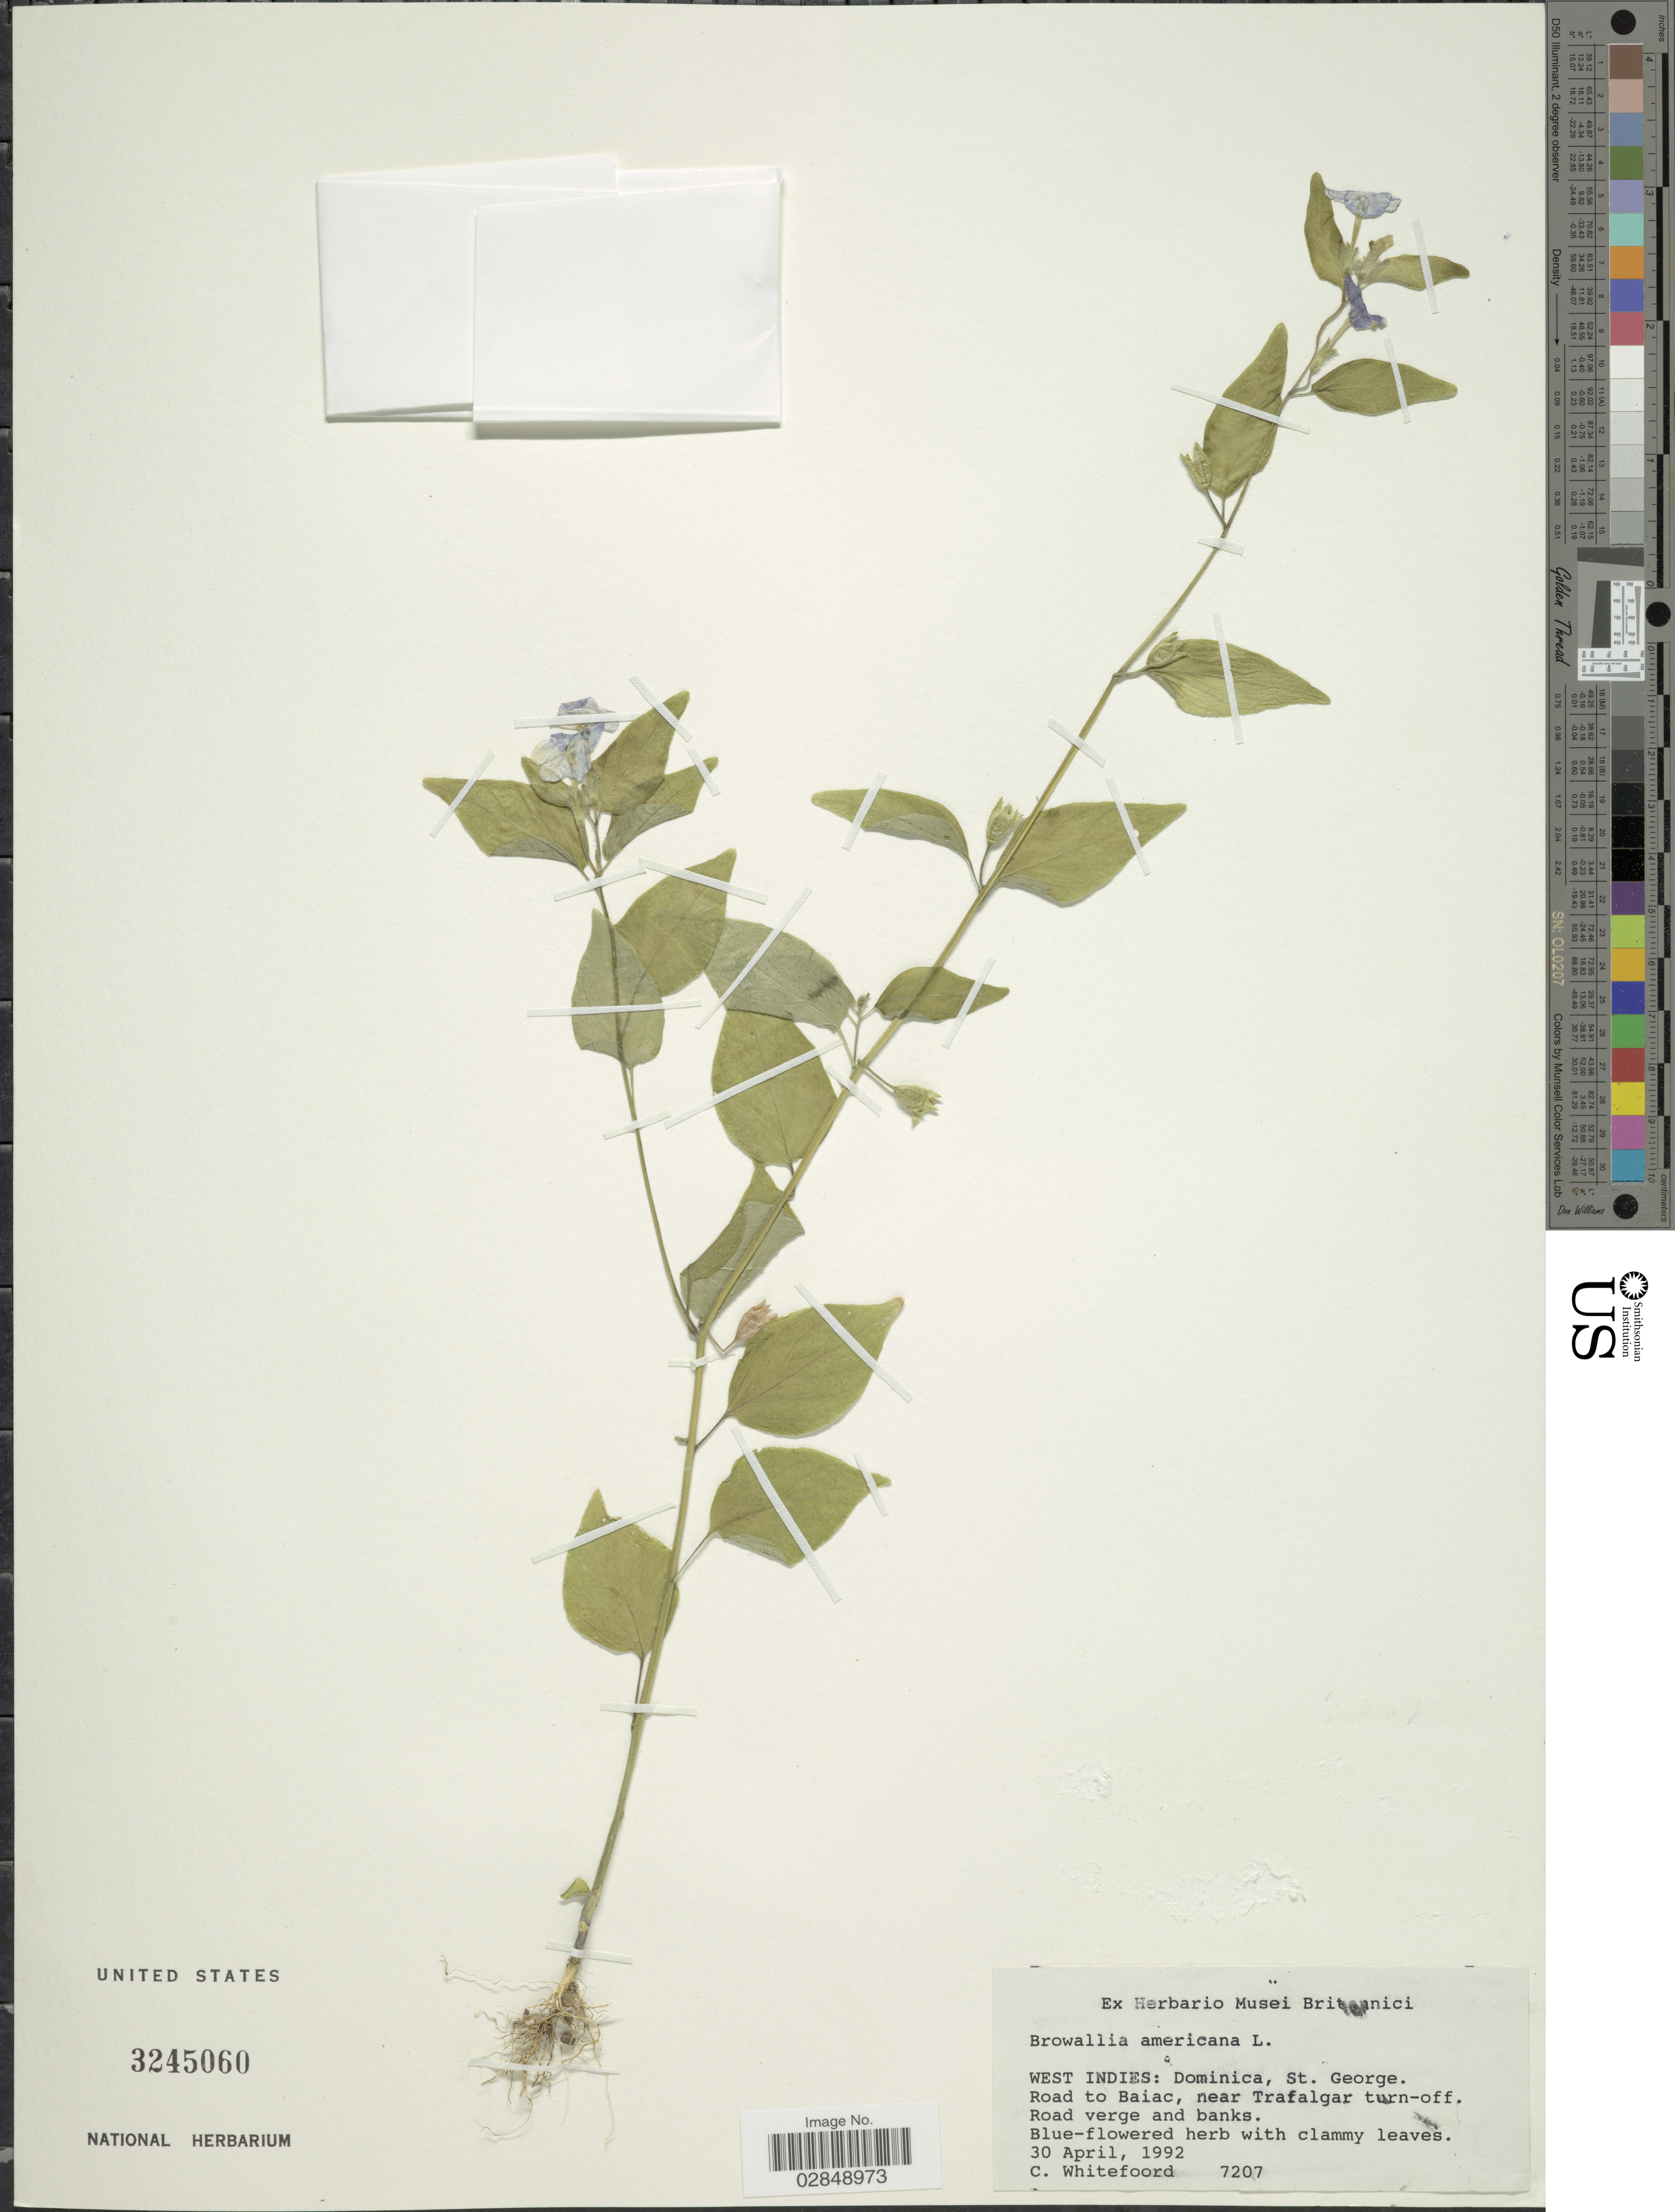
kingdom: Plantae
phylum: Tracheophyta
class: Magnoliopsida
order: Solanales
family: Solanaceae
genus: Browallia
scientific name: Browallia americana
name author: L.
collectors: C. Whitefoord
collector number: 7207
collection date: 1992-04-30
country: Dominica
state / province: St. George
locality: Road to Baiac, near Trafalgar turn-off.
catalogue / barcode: US 3245060